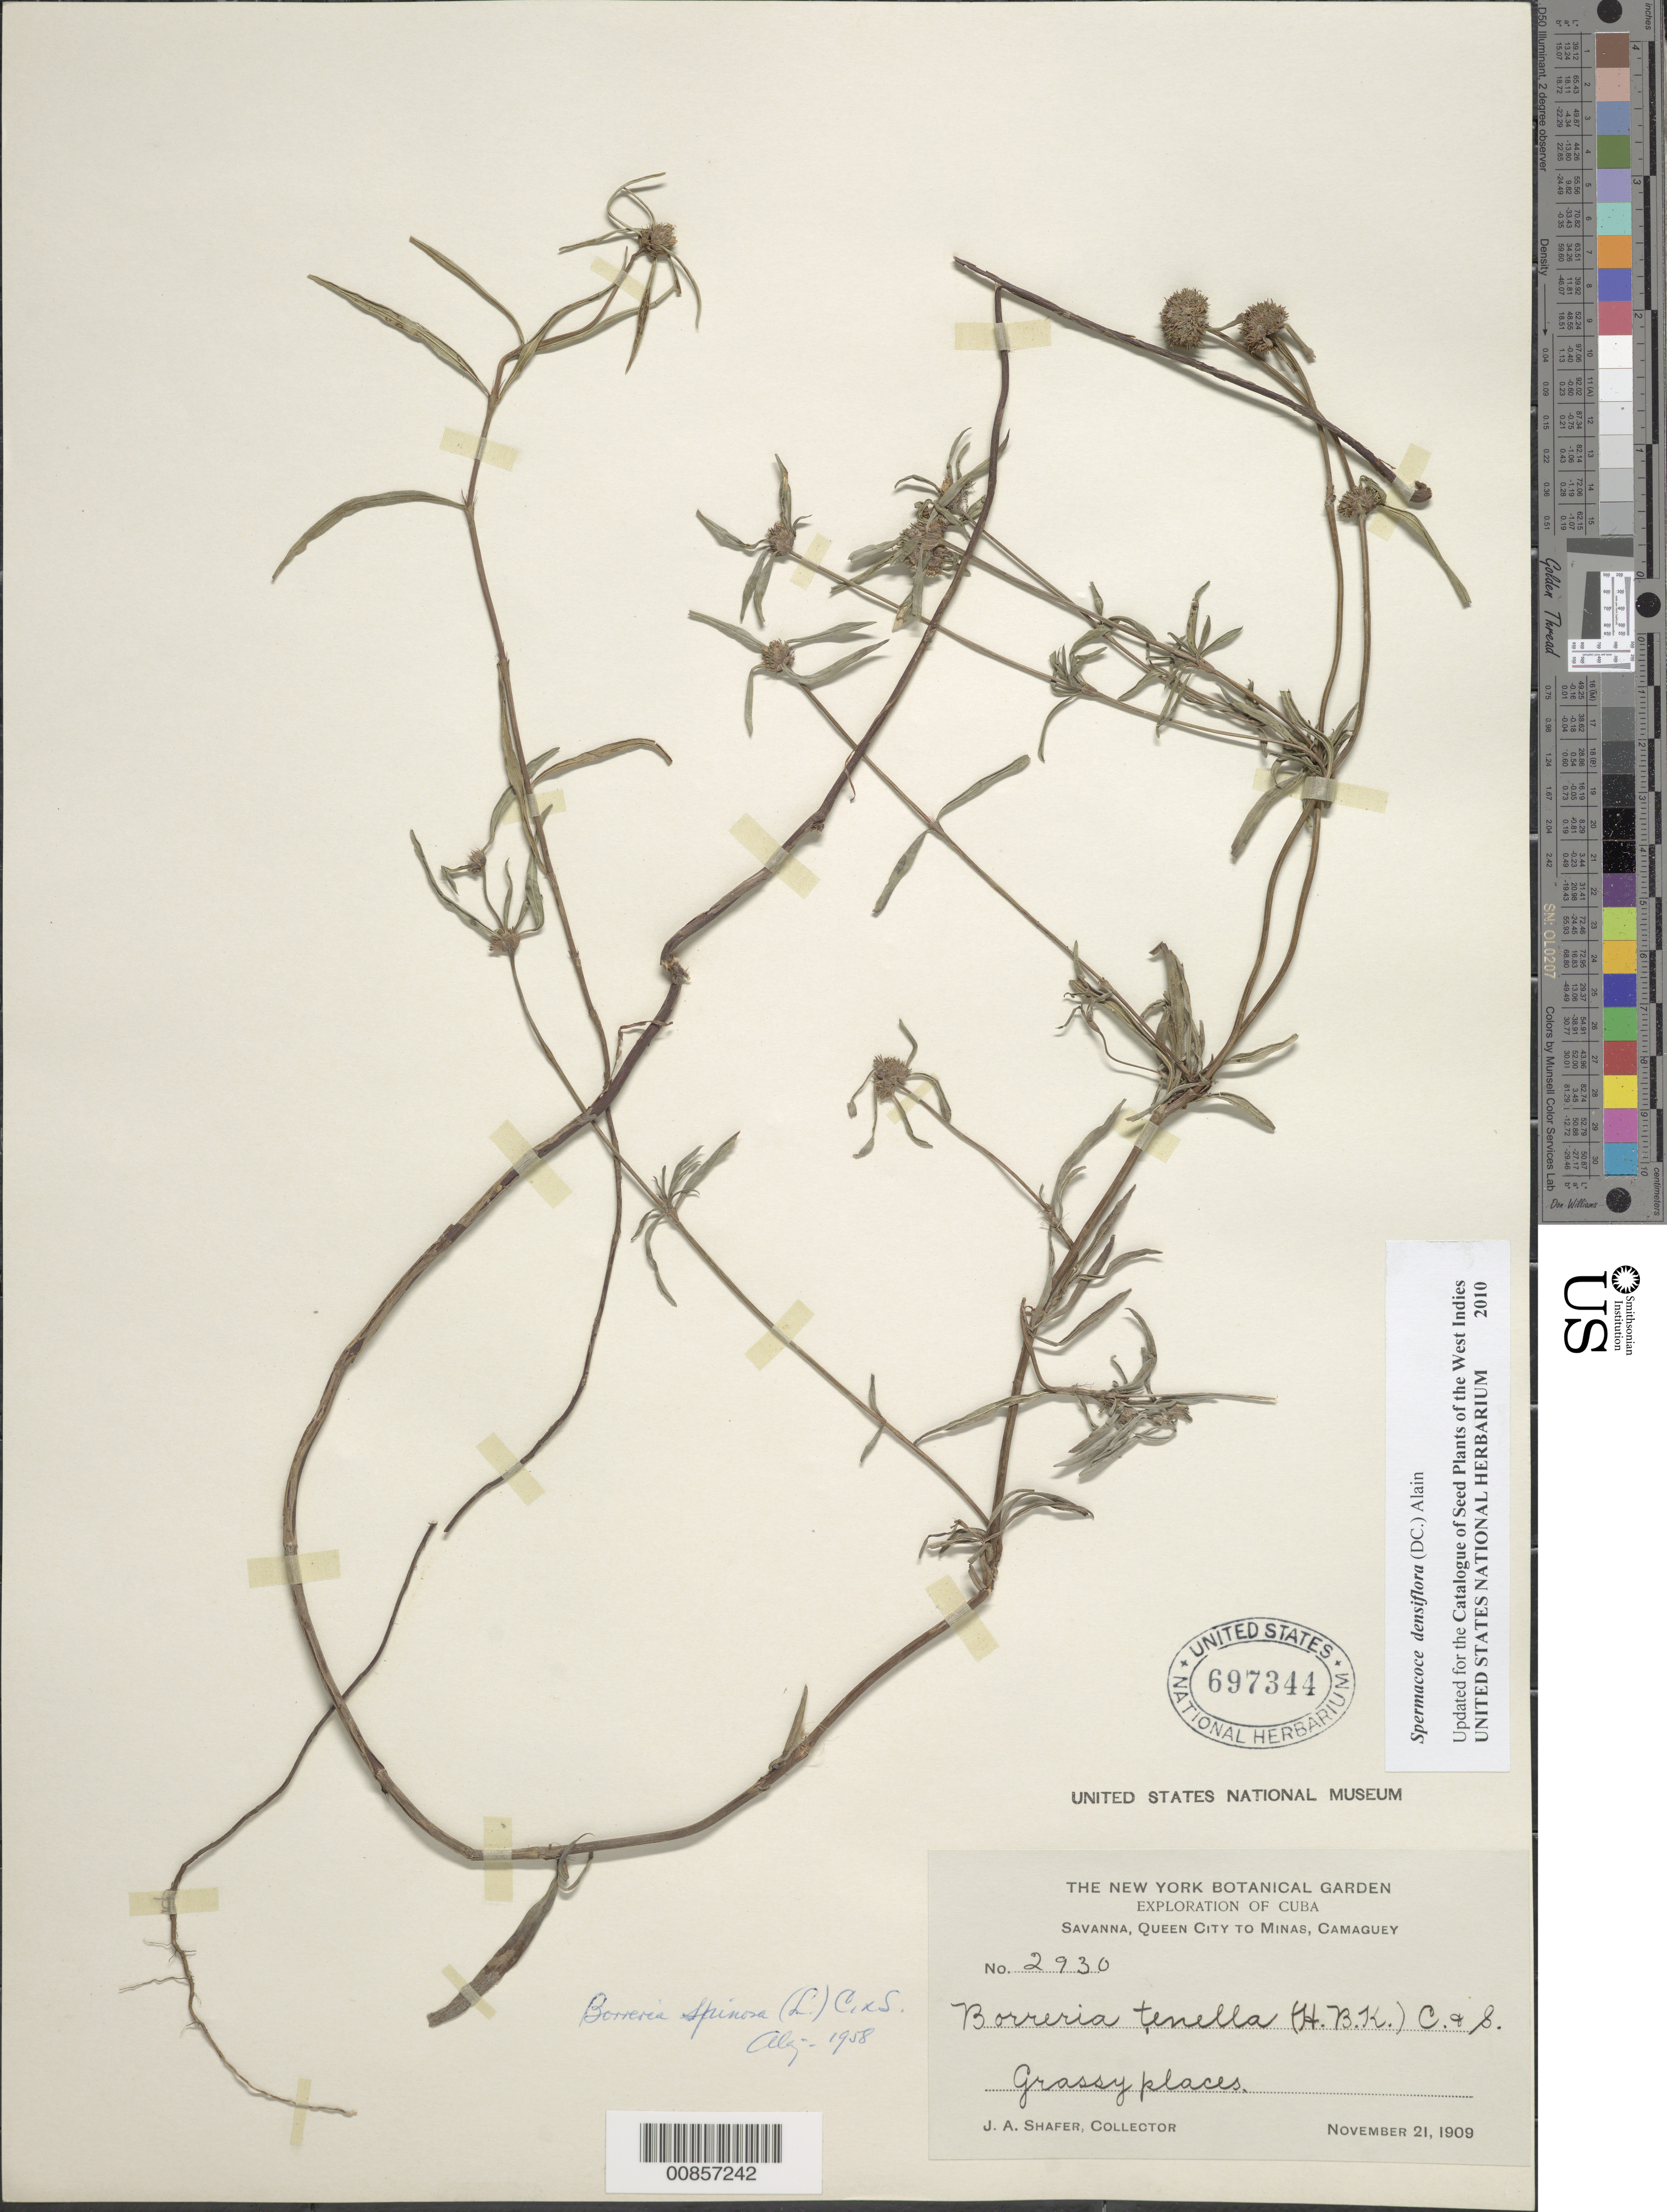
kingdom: Plantae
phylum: Tracheophyta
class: Magnoliopsida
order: Gentianales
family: Rubiaceae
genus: Spermacoce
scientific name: Spermacoce densiflora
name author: (DC.) Alain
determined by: Liogier, Alain H.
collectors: J. A. Shafer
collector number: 2930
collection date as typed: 21 Nov 1909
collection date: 1909-11-21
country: Cuba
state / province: Camaguey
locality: Savanna, Queen City to Minas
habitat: Grassy places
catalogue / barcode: US 697344